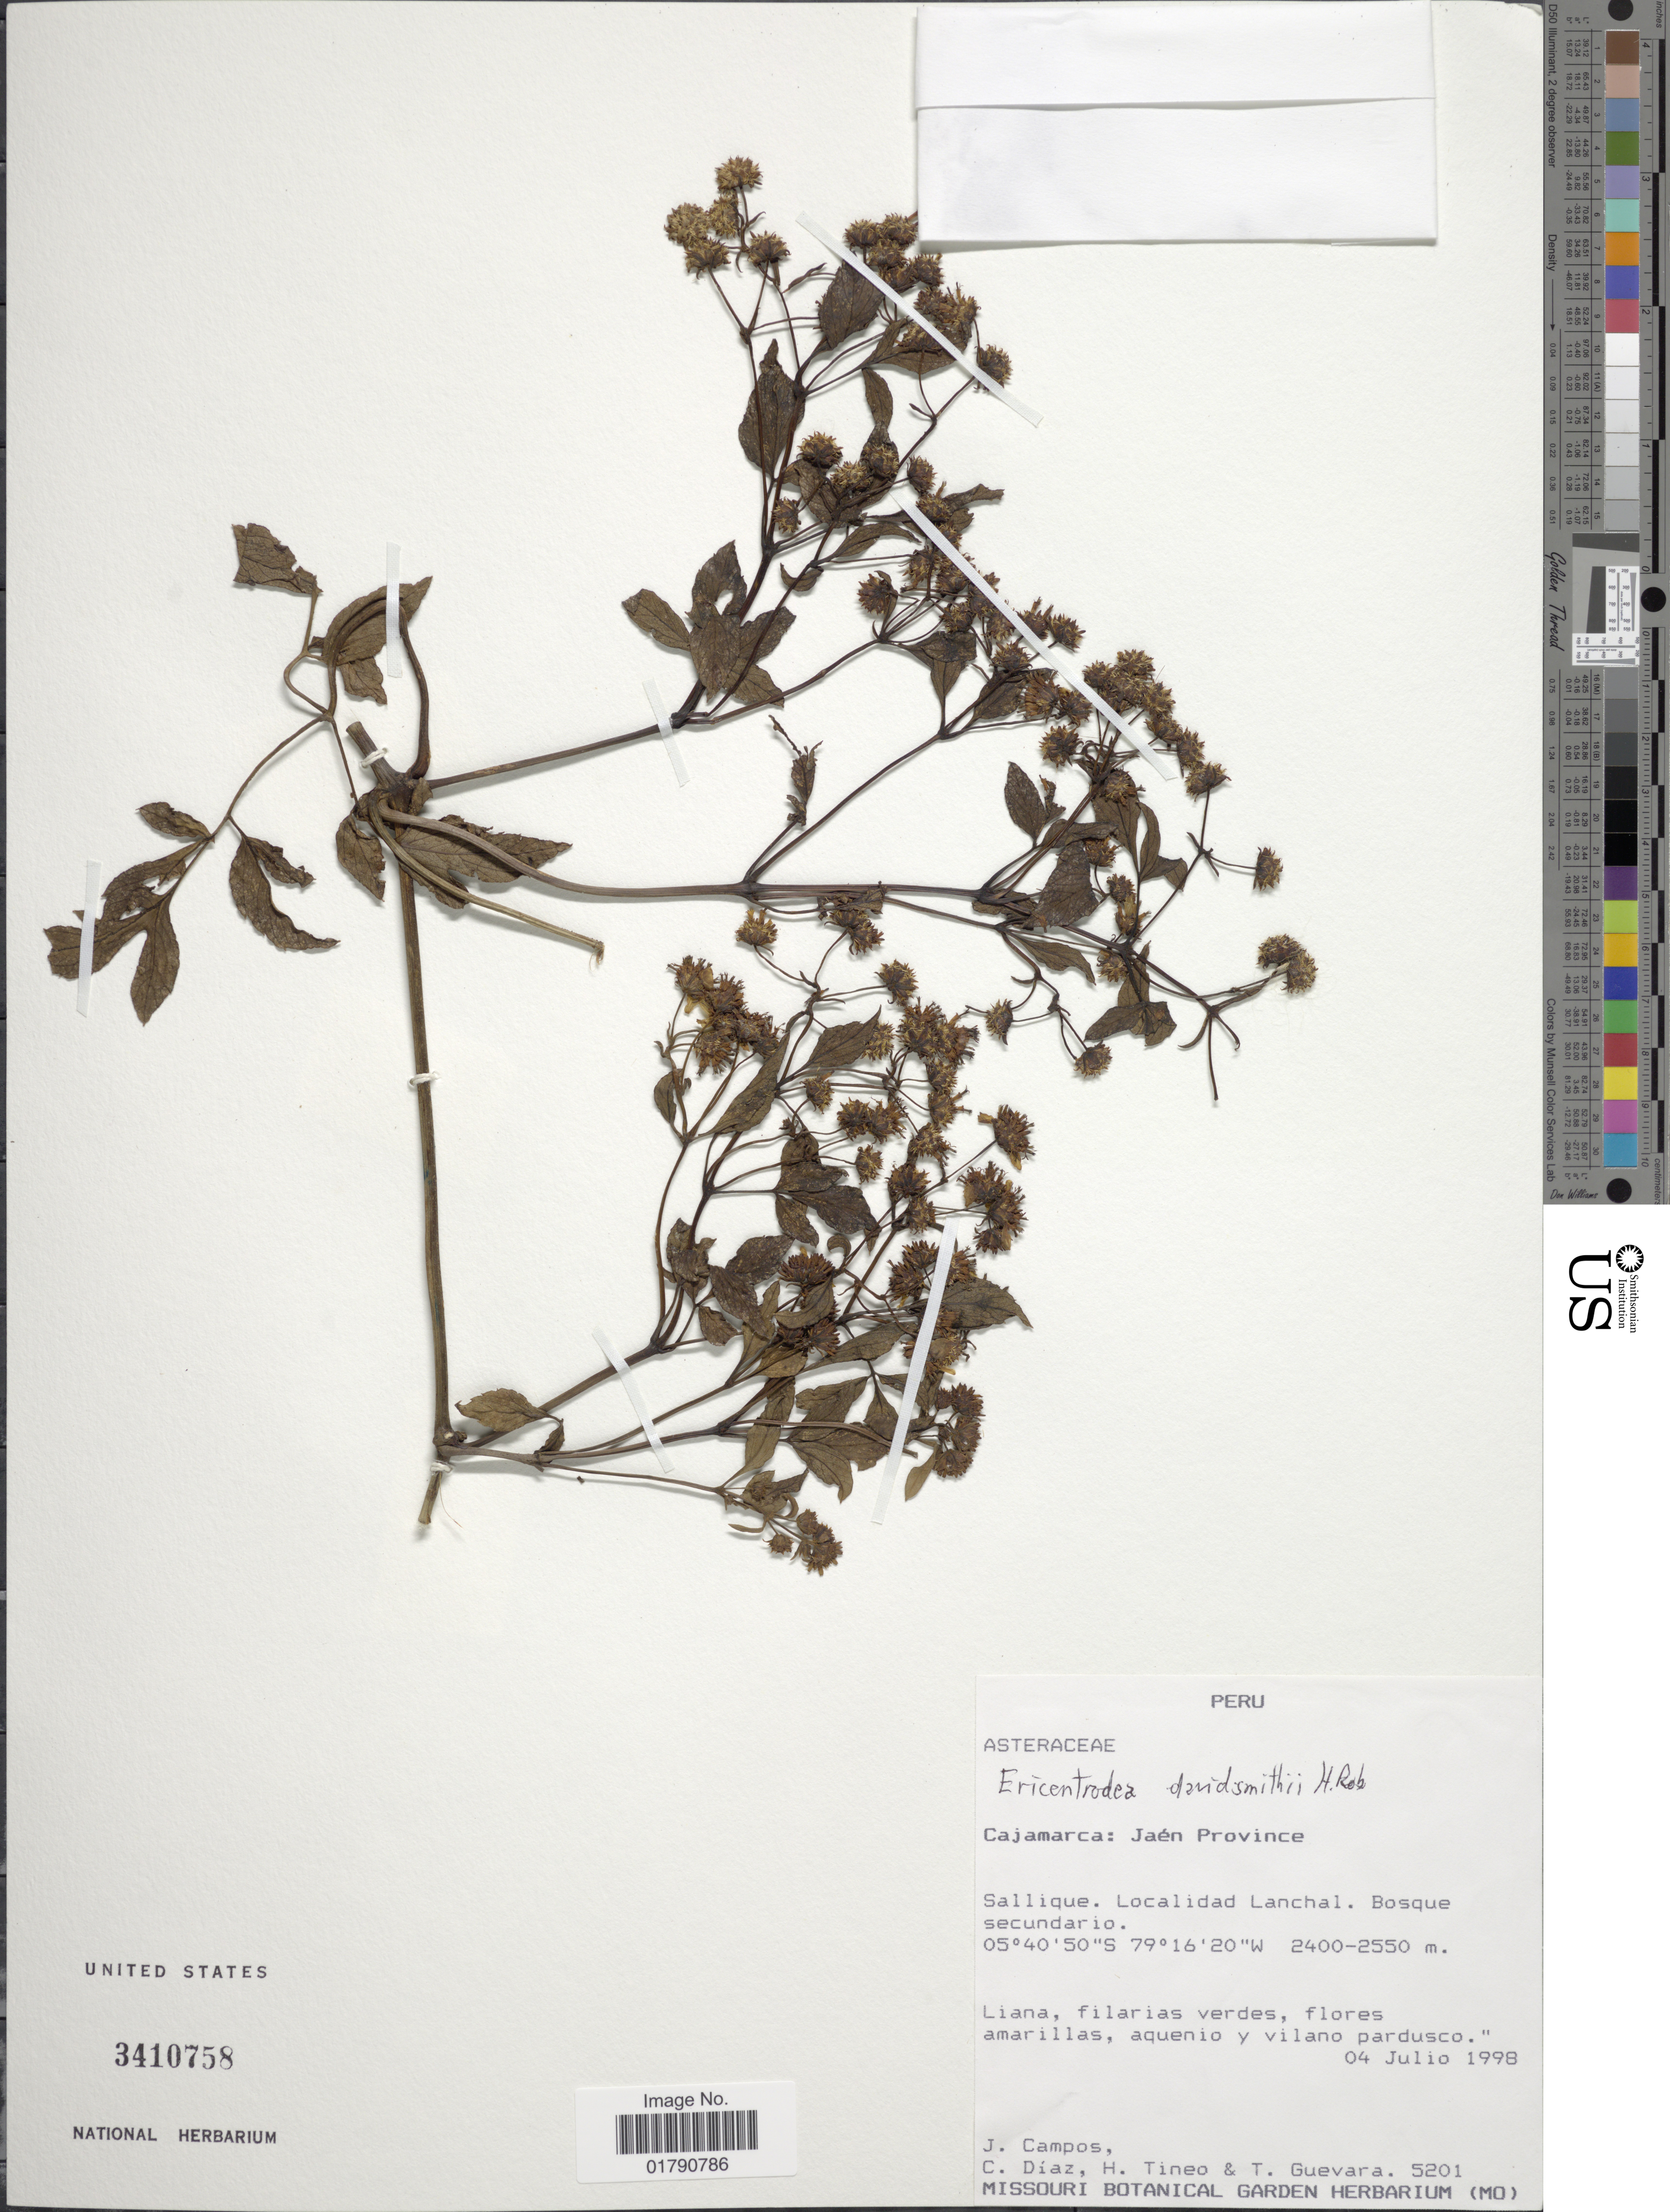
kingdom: Plantae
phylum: Tracheophyta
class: Magnoliopsida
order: Asterales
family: Asteraceae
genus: Ericentrodea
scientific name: Ericentrodea davidsmithii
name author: H. Rob.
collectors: J. Campos, C. Díaz, H. Tineo & T. Guevara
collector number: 5201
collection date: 1998-07-04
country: Peru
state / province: Cajamarca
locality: Jaen Province, Sallique, Localidad Lanchal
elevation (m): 2400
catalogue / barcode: US 3410758